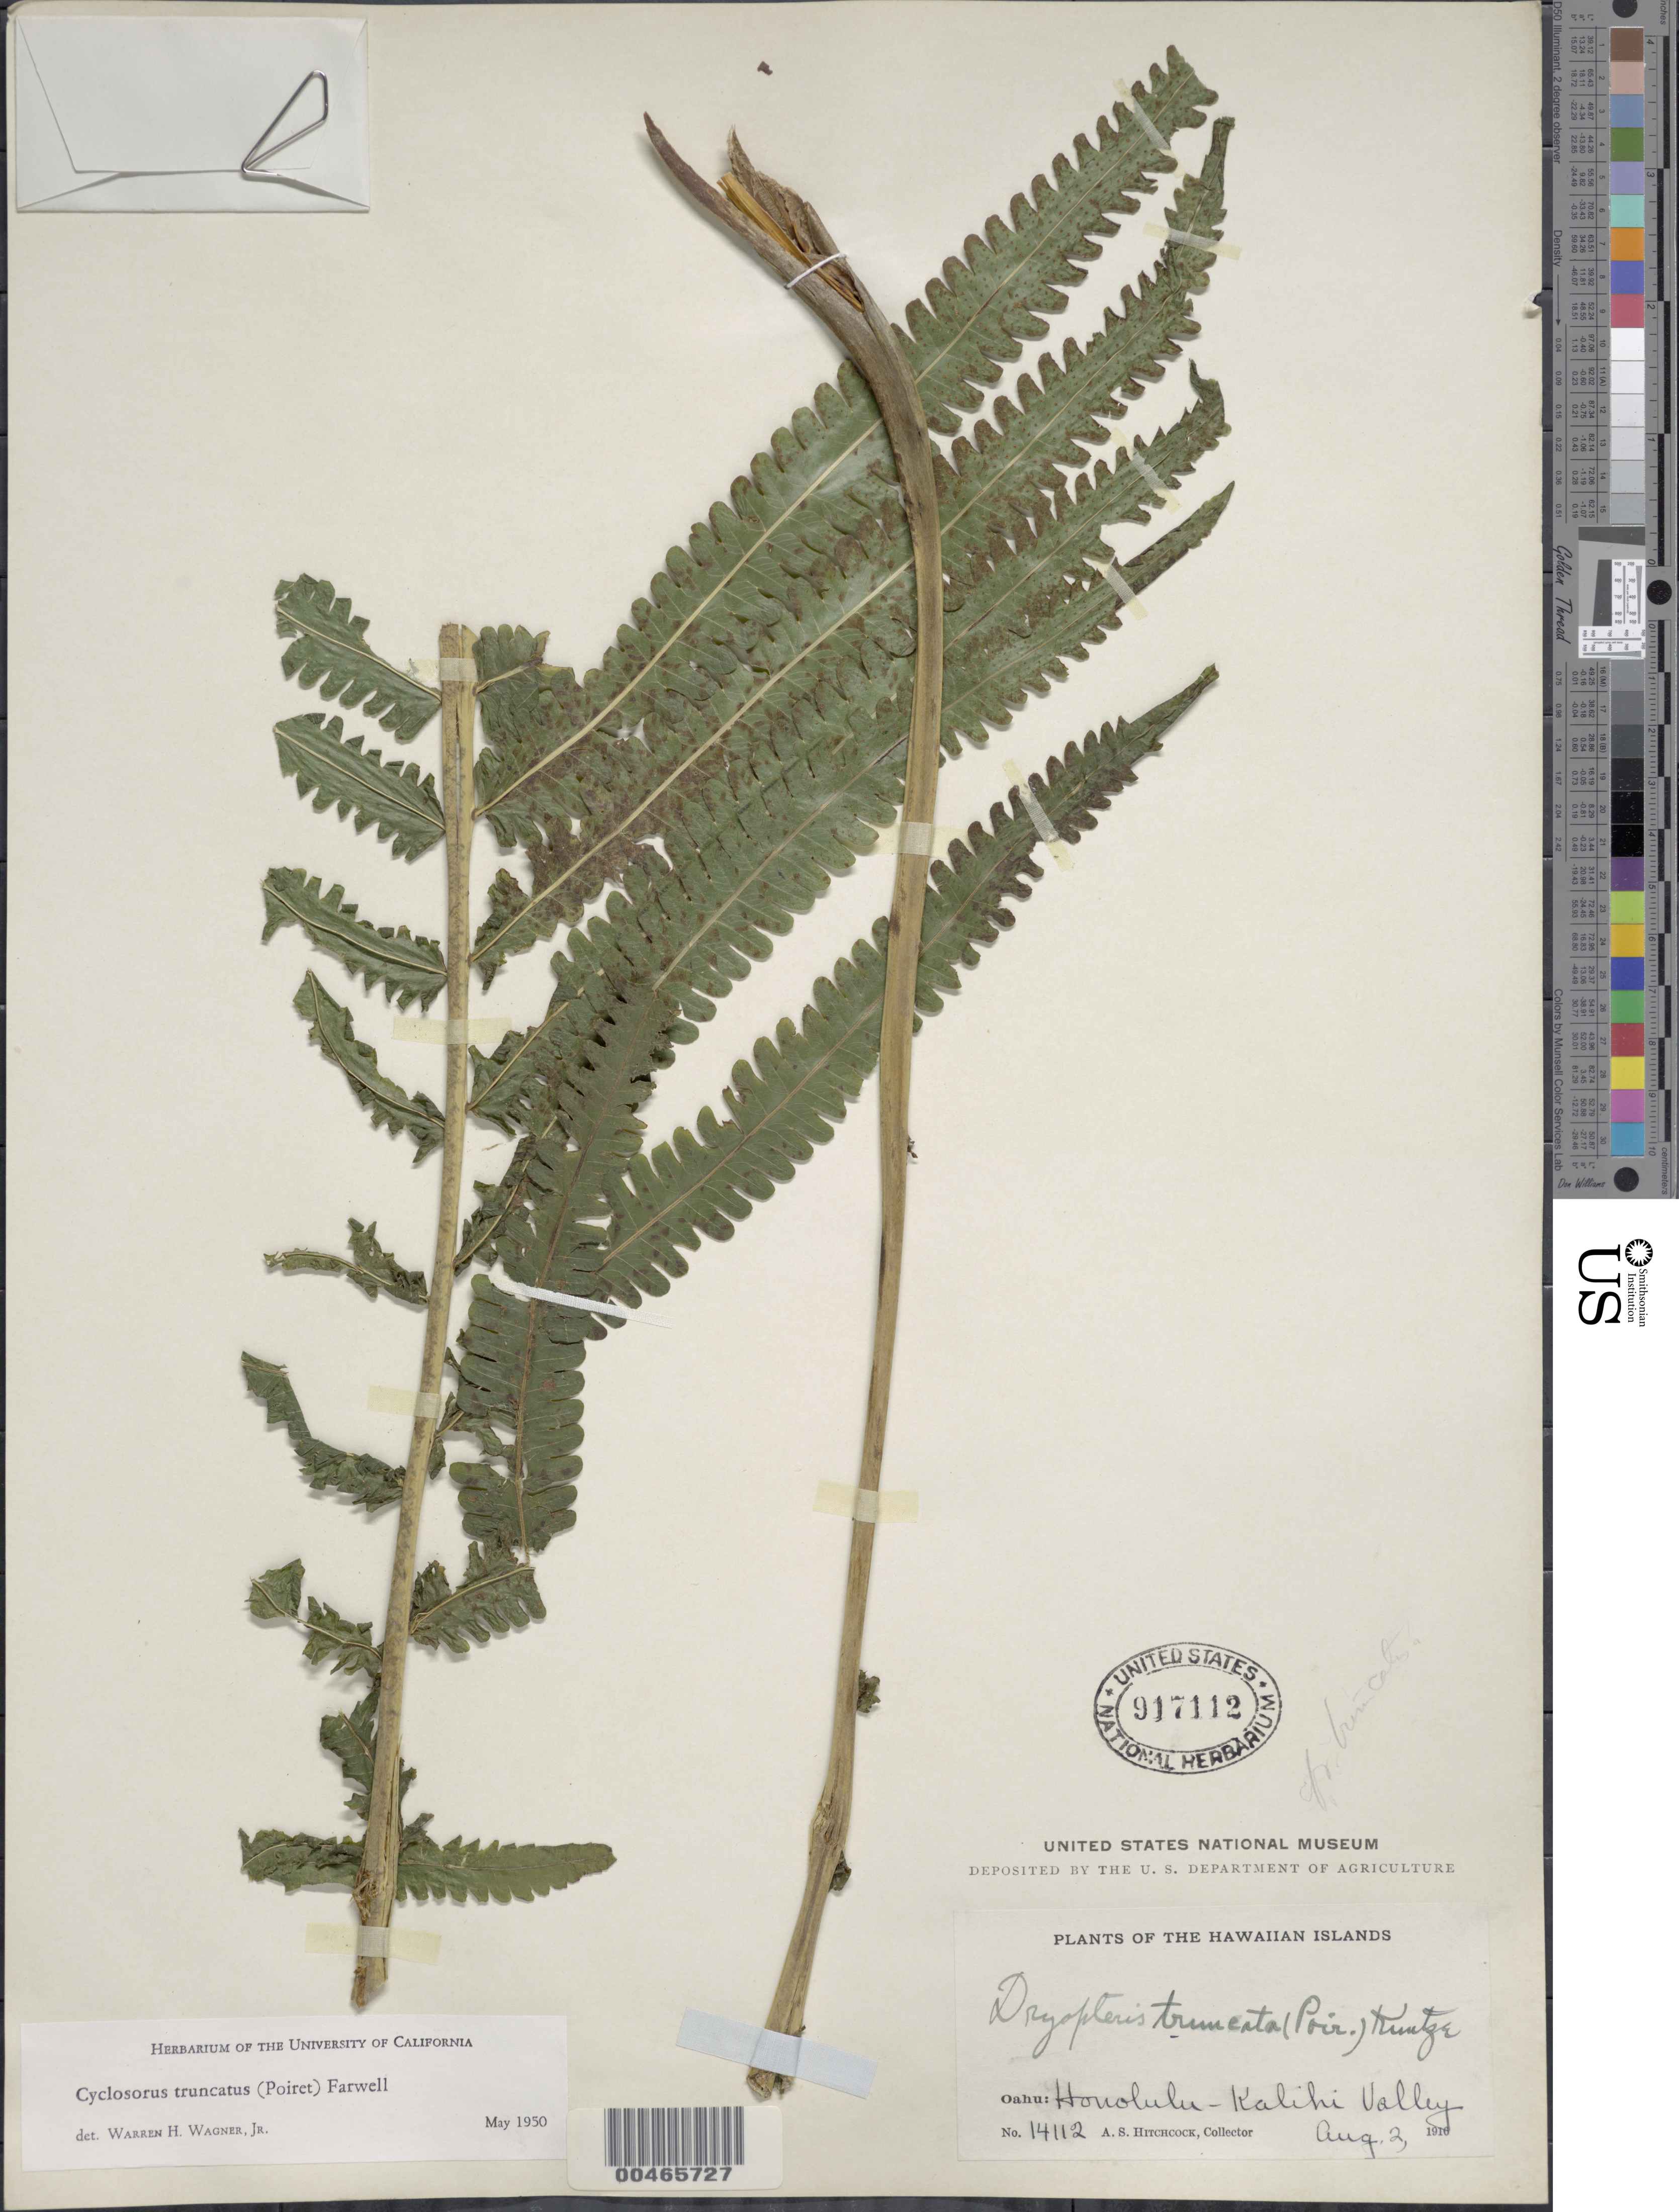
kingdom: Plantae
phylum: Tracheophyta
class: Polypodiopsida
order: Polypodiales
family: Thelypteridaceae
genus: Pneumatopteris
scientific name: Pneumatopteris truncata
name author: (Poir.) Holttum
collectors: A. S. Hitchcock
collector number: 14112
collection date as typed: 2 Aug 1916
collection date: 1916-08-02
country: United States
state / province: Hawaii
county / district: Honolulu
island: Oahu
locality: Honolulu-Kalihi Valley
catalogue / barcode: US 917112